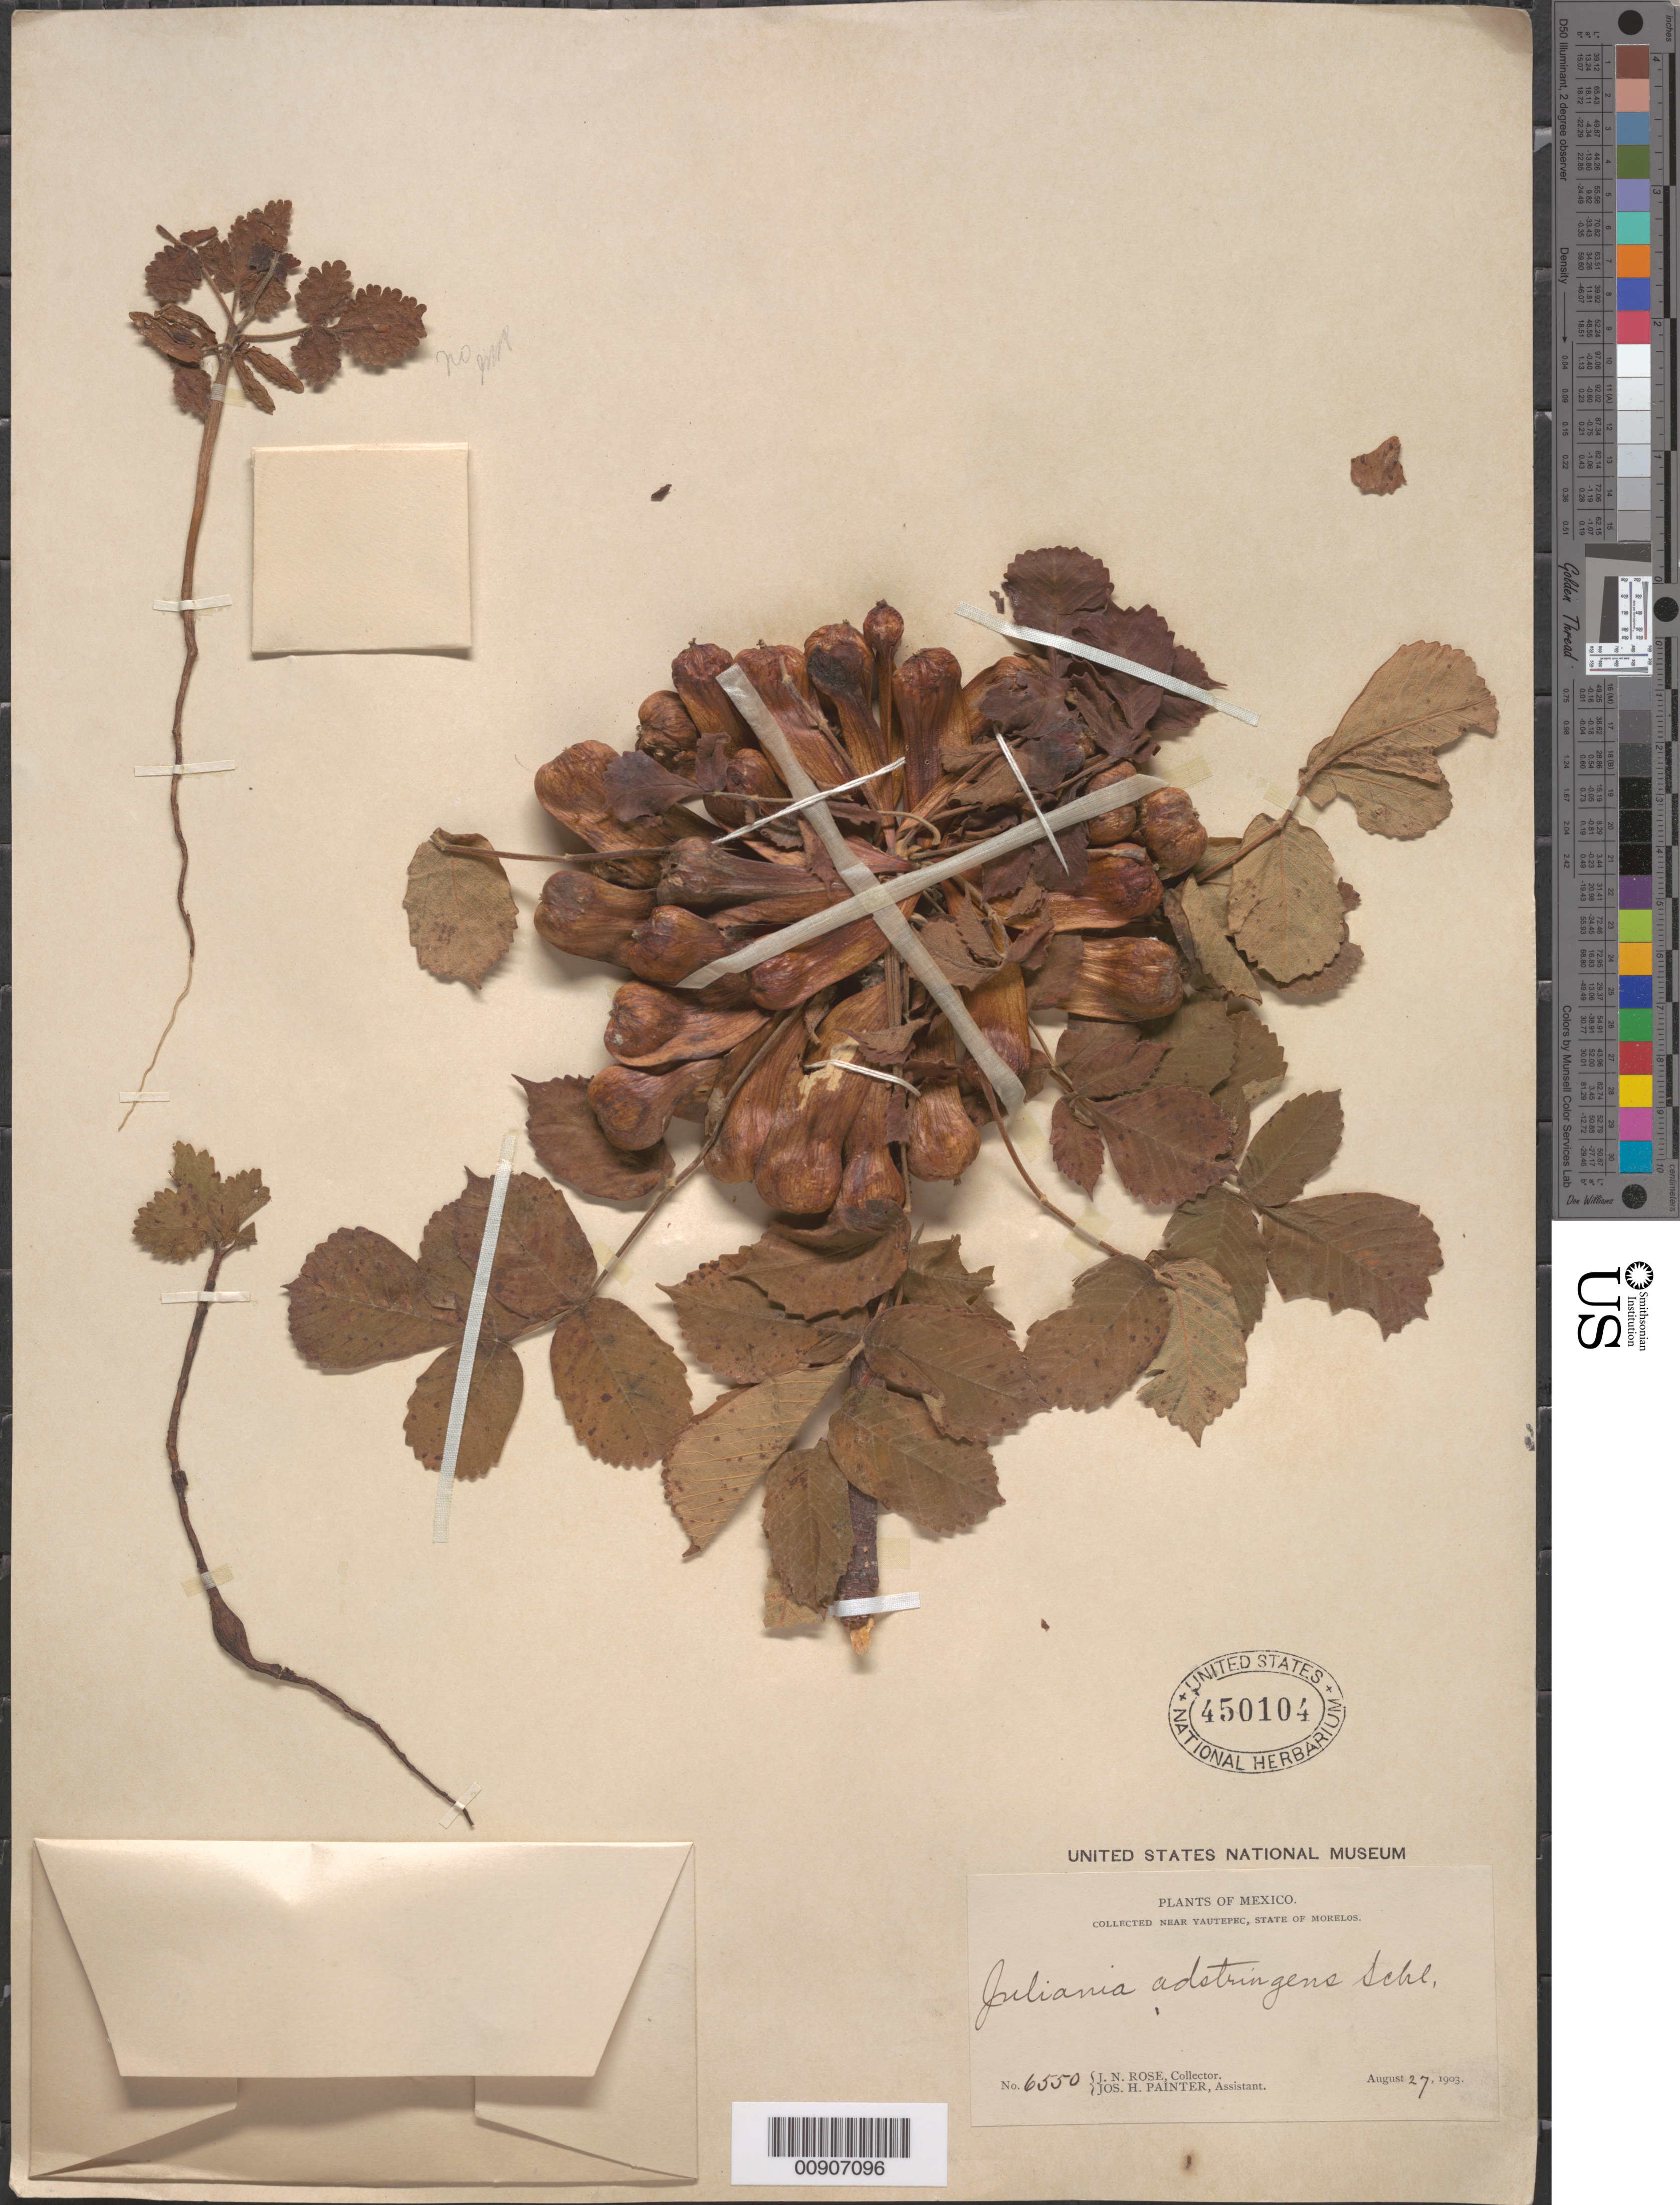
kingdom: Plantae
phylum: Tracheophyta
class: Magnoliopsida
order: Sapindales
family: Anacardiaceae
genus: Amphipterygium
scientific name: Amphipterygium adstringens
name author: (Schltdl.) Schiede ex Standl.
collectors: J. N. Rose & J. H. Painter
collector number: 6550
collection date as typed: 27 Aug 1903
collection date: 1903-08-27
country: Mexico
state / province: Morelos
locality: Near Yautepec, State of Morelos.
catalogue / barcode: US 450104